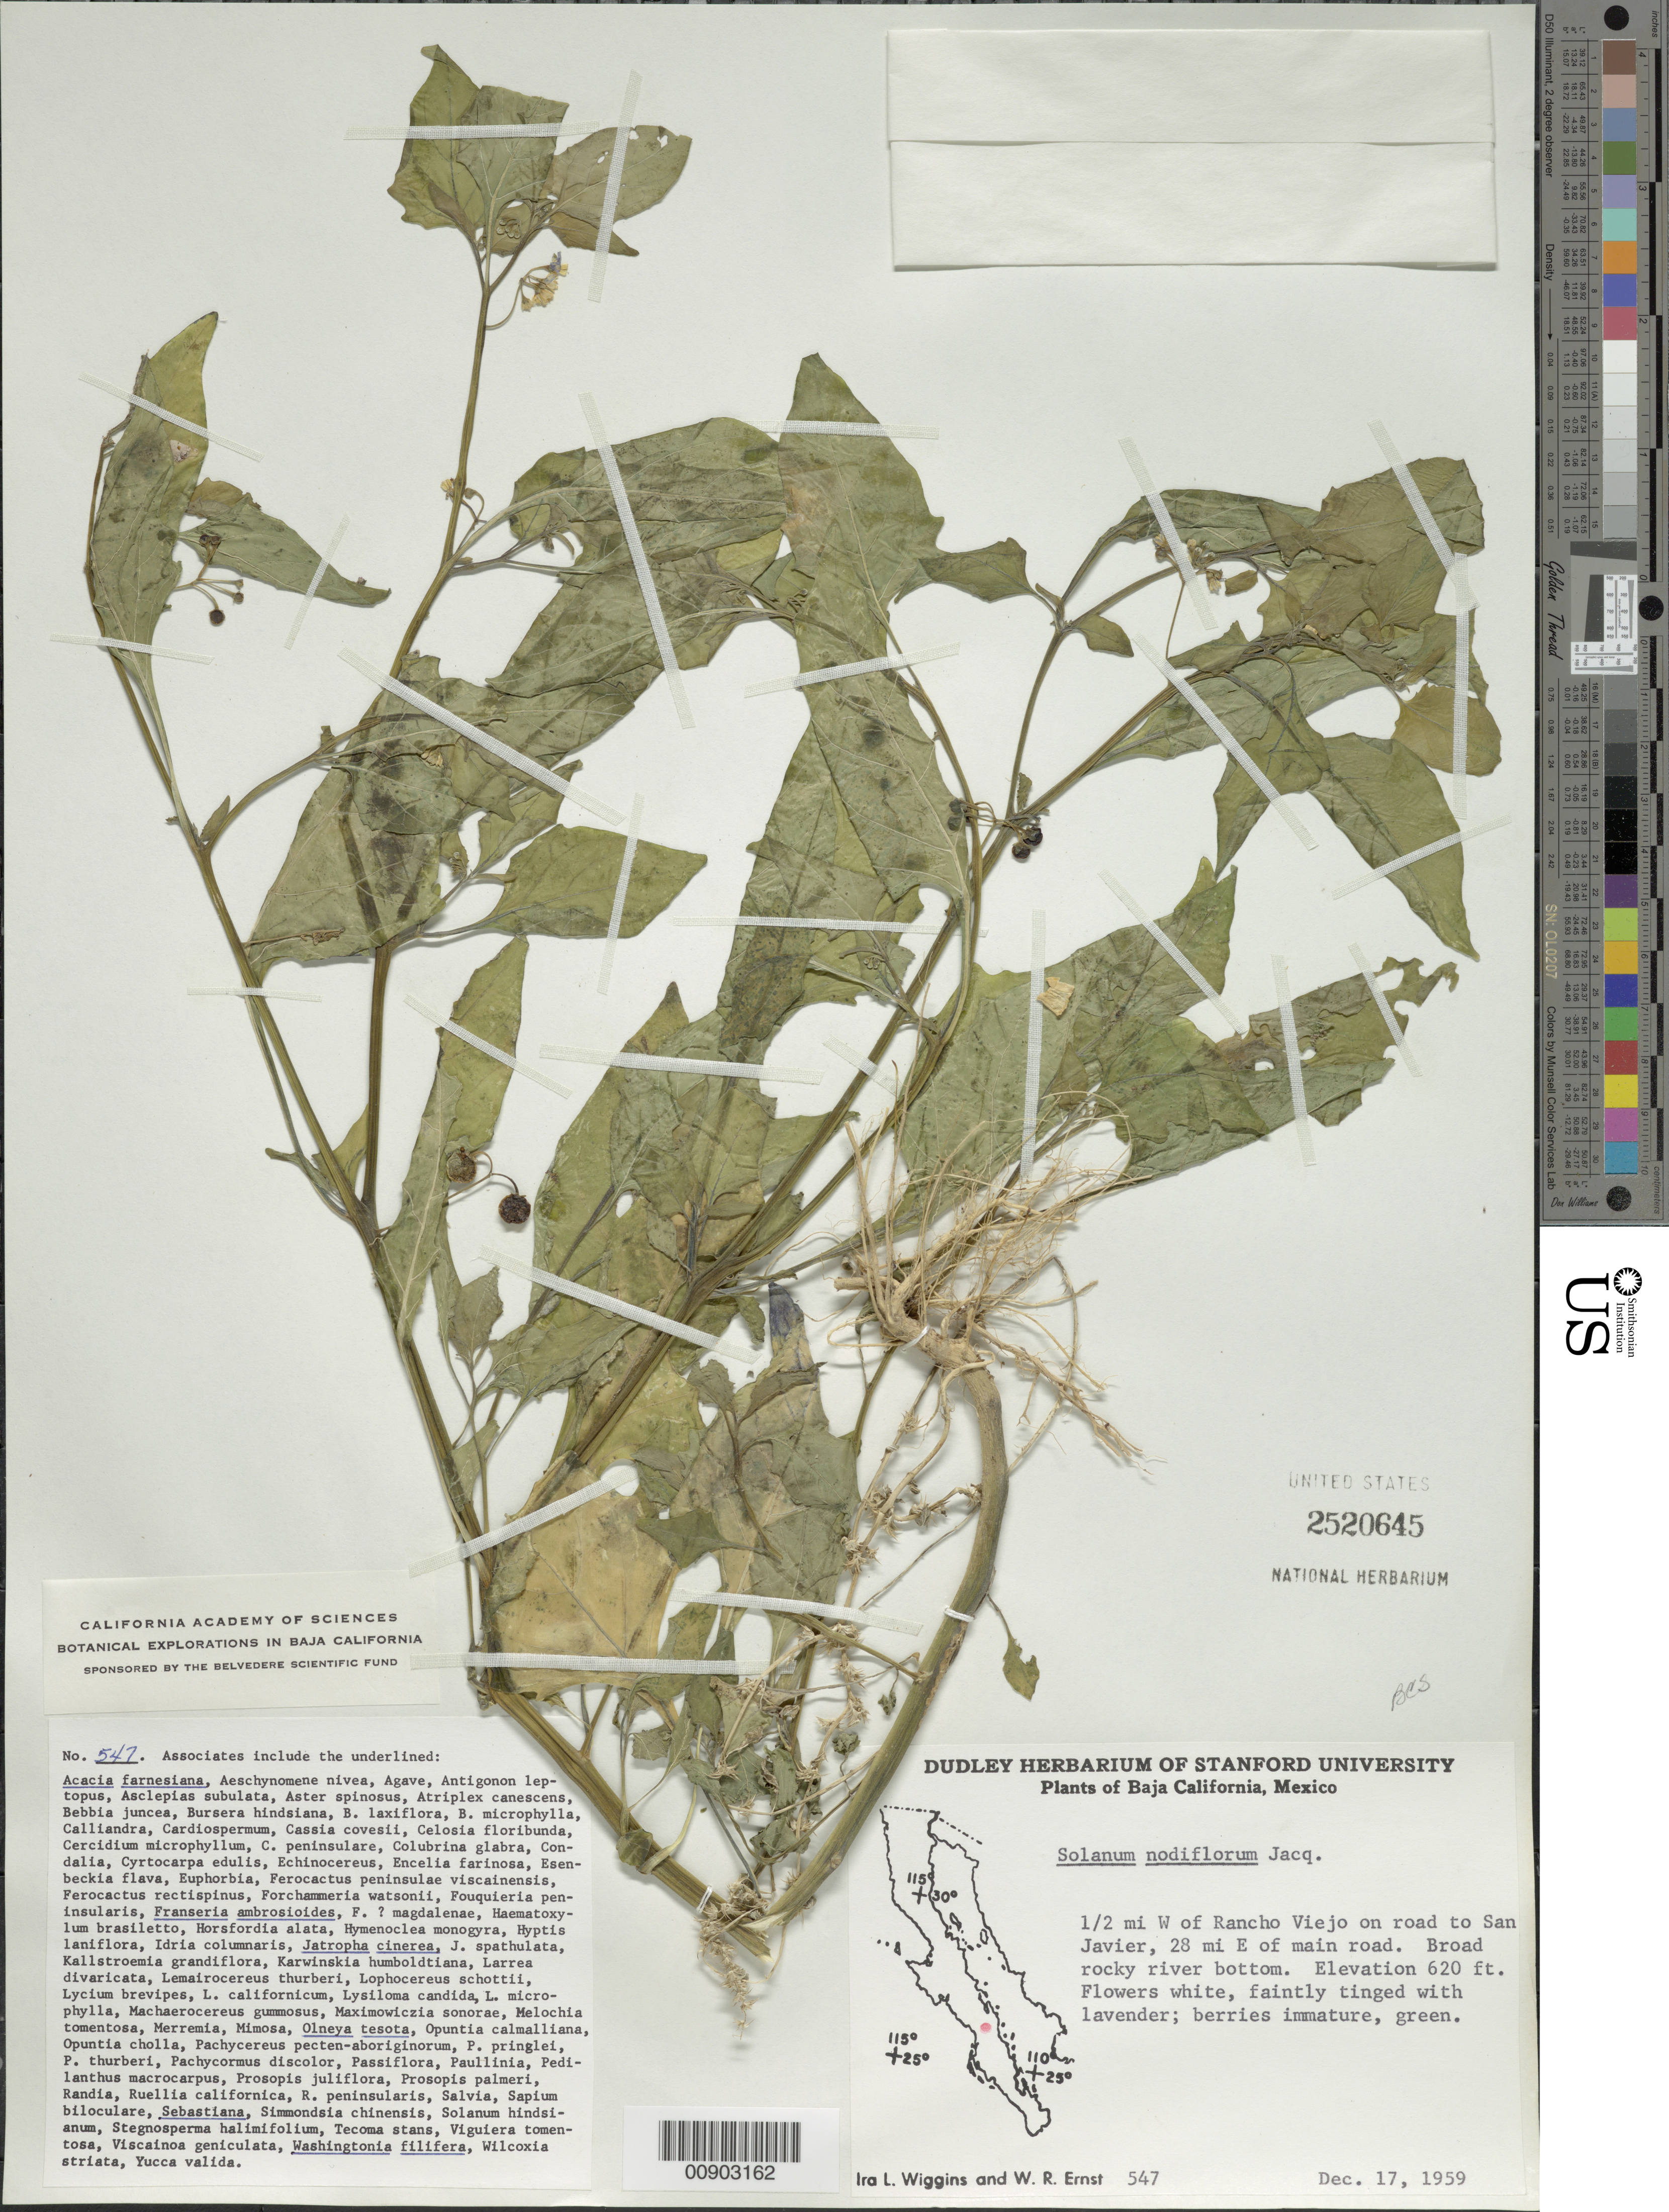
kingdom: Plantae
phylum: Tracheophyta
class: Magnoliopsida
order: Solanales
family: Solanaceae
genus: Solanum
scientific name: Solanum americanum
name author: Mill.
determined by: Knapp, S. D.; Särkinen, T.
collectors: I. L. Wiggins & W. R. Ernst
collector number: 547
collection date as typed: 17 Dec 1959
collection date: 1959-12-17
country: Mexico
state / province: Baja California Sur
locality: ½ mi. W of Rancho Viejo on road to San Javier, 28 mi E of main road.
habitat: Broad rocky river bottom. Associates include: Acacia farnesiana, Franseria ambrosioides, Jatropha cinerea, Olneya tesota,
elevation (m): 189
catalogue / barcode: US 2520645